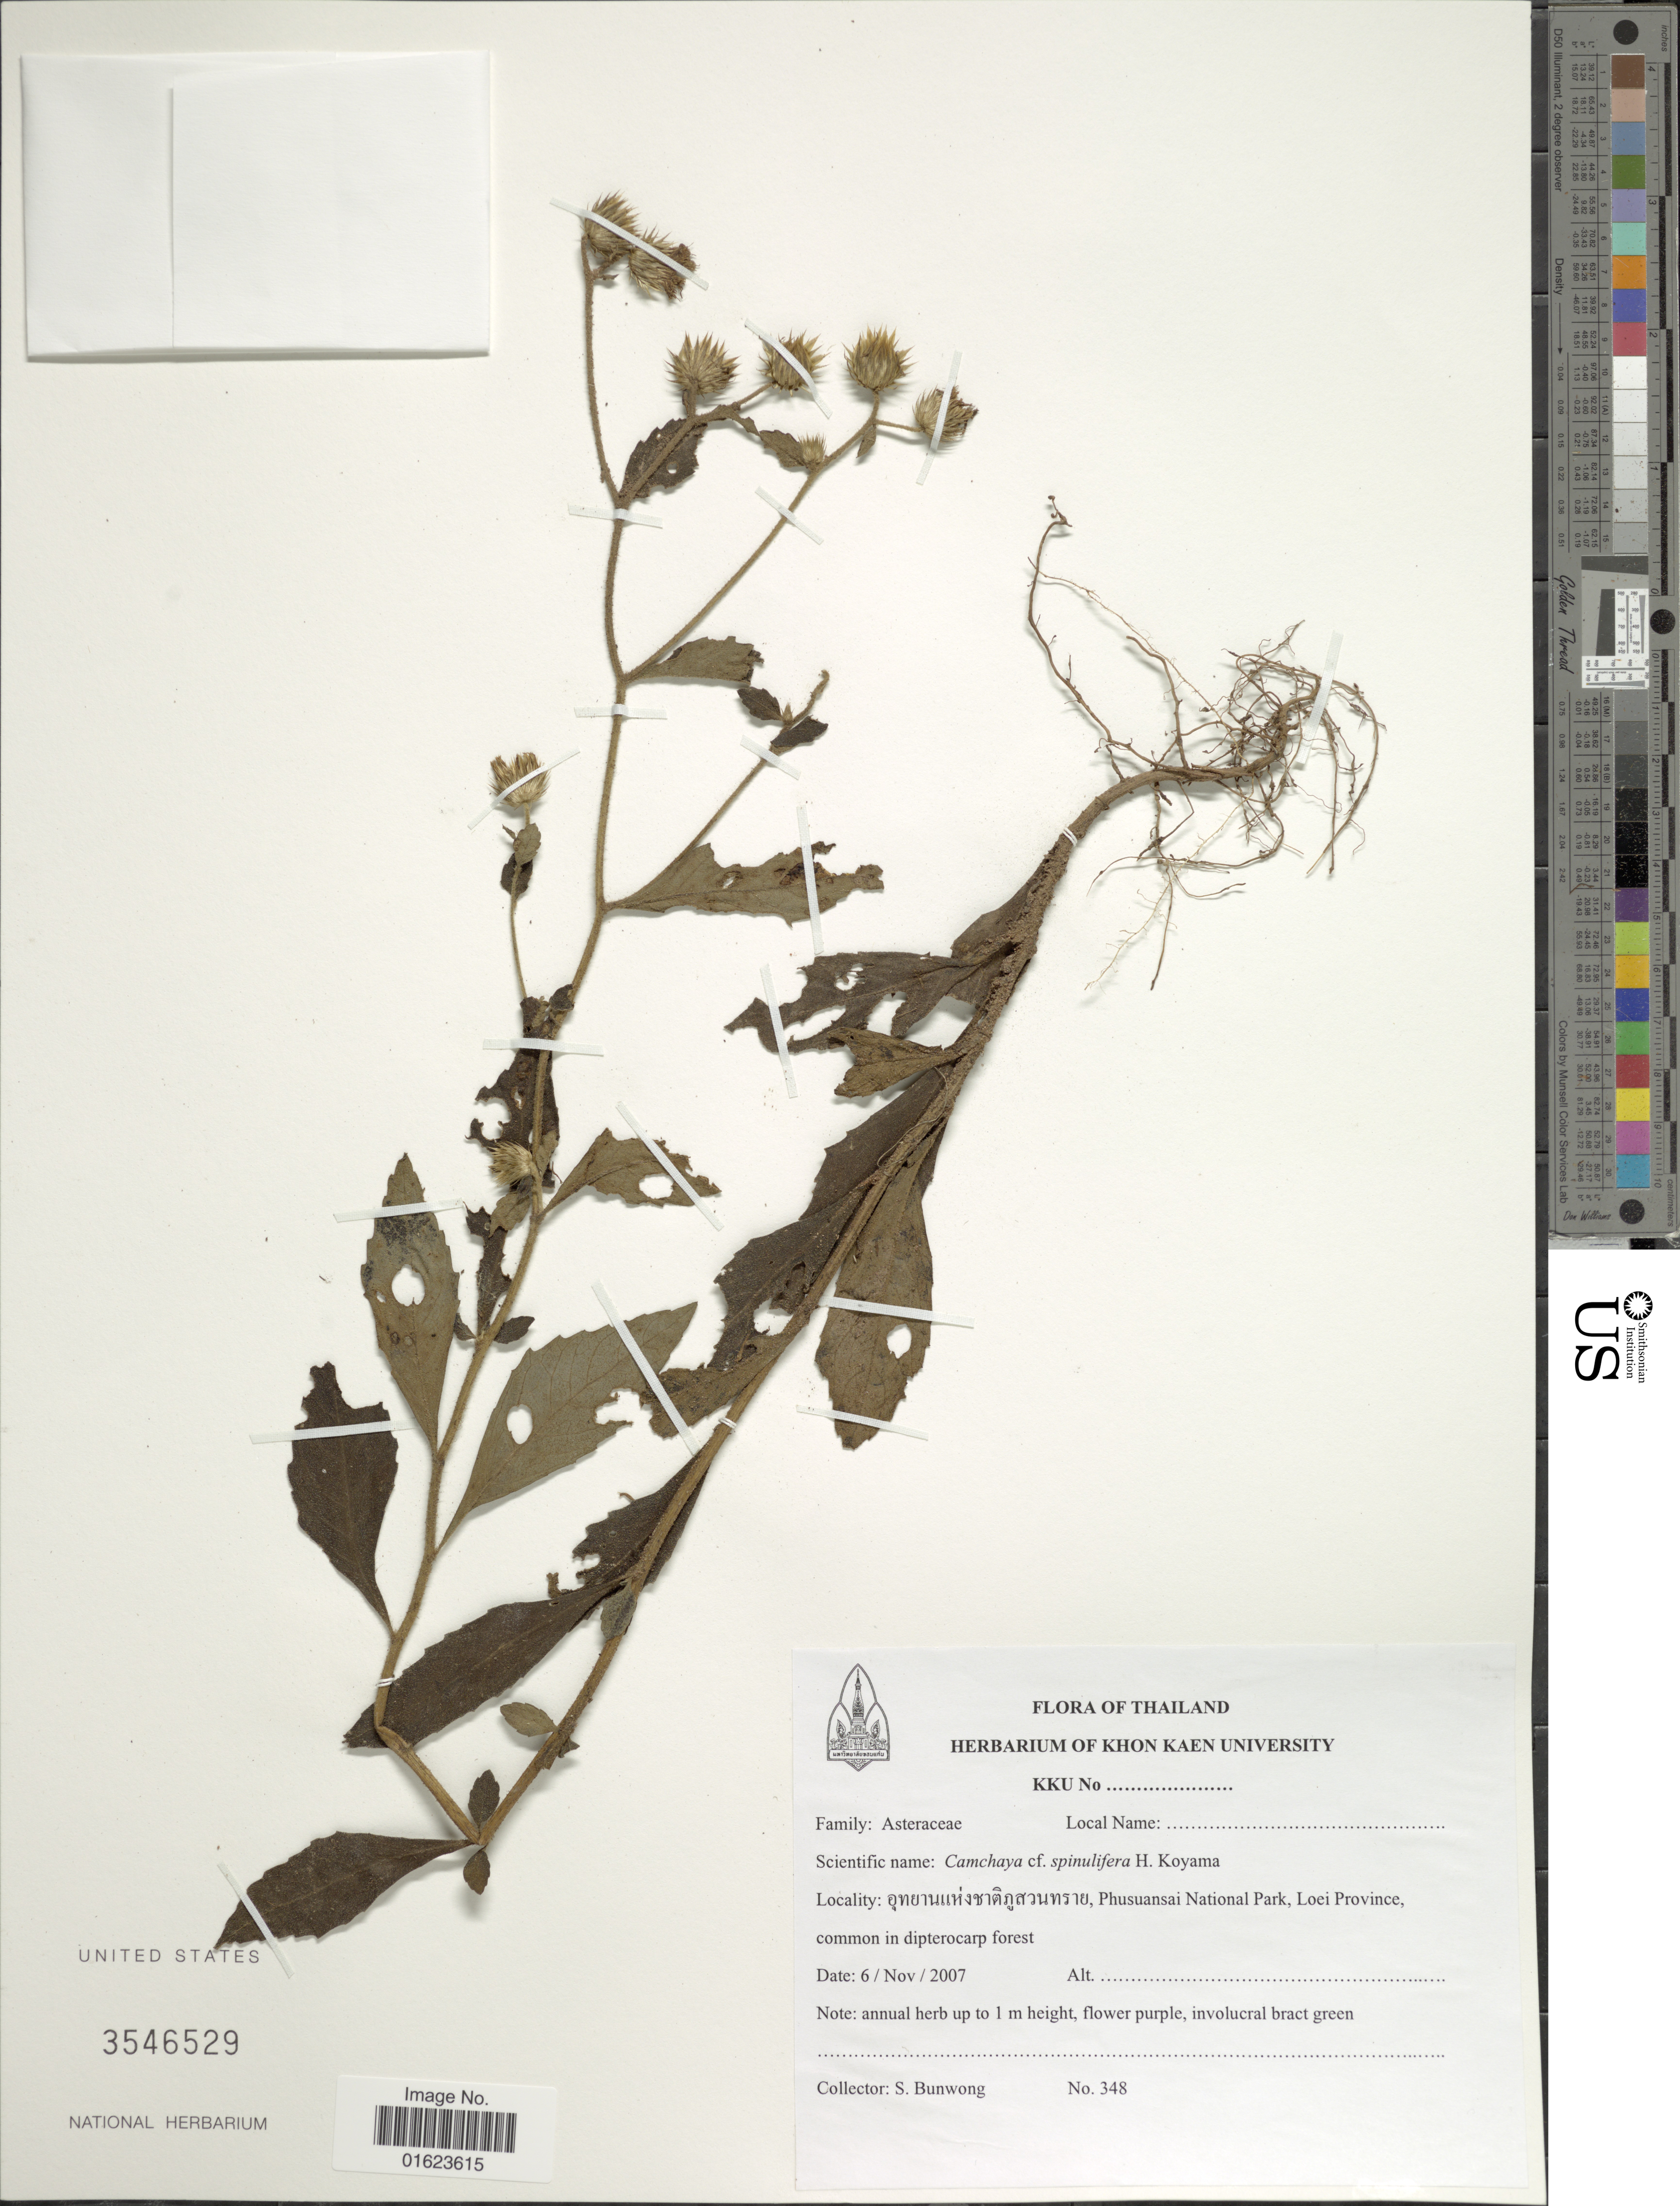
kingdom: Plantae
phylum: Tracheophyta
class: Magnoliopsida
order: Asterales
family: Asteraceae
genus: Camchaya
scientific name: Camchaya spinulifera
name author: H. Koyama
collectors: S. Bunwong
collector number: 348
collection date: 2007-11-06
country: Thailand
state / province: Loei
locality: Thailand. X, Phusuansai National Park, Loei Province.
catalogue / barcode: US 3546529